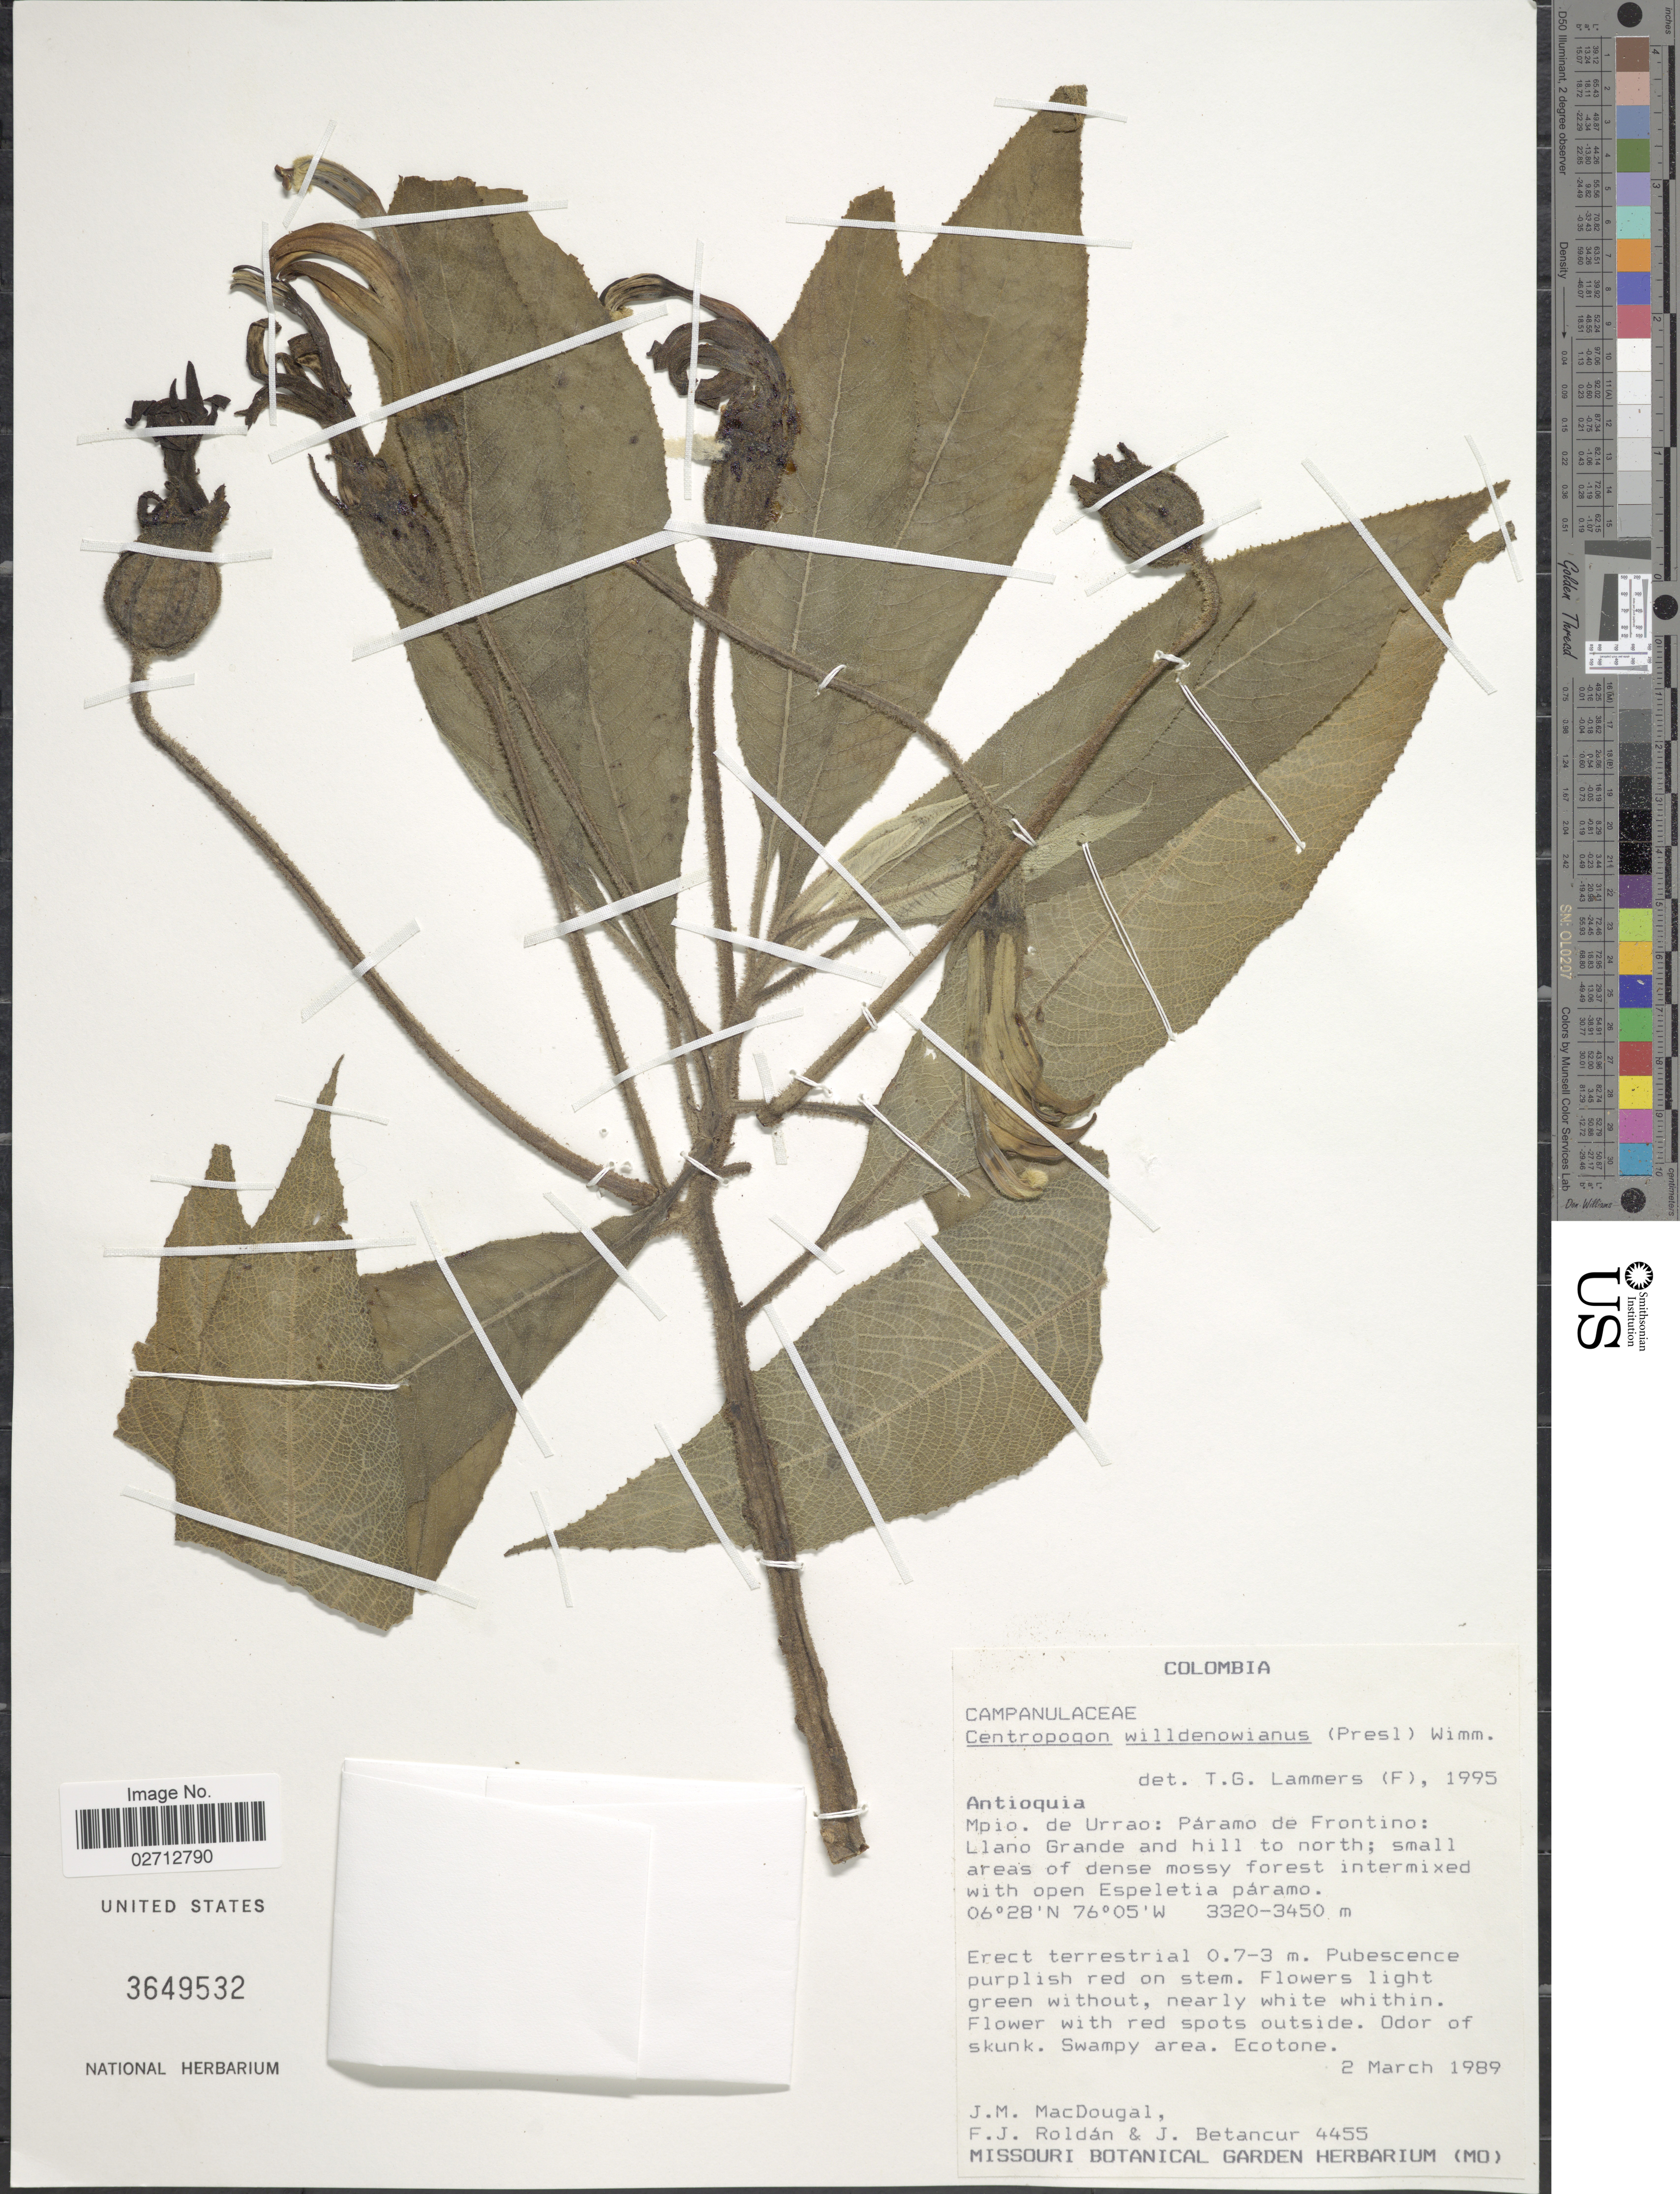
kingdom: Plantae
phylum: Tracheophyta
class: Magnoliopsida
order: Asterales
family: Campanulaceae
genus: Centropogon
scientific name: Centropogon willdenowianus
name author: (A. DC.) E. Wimm.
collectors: D. T. MacDougal, F. J. Roldán & J. Betancur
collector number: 4455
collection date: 1989-03-02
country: Colombia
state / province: Antioquia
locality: Mpio. de Urrao: Paramo de Frontino: Llano Grande and hill to north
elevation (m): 3320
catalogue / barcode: US 3649532